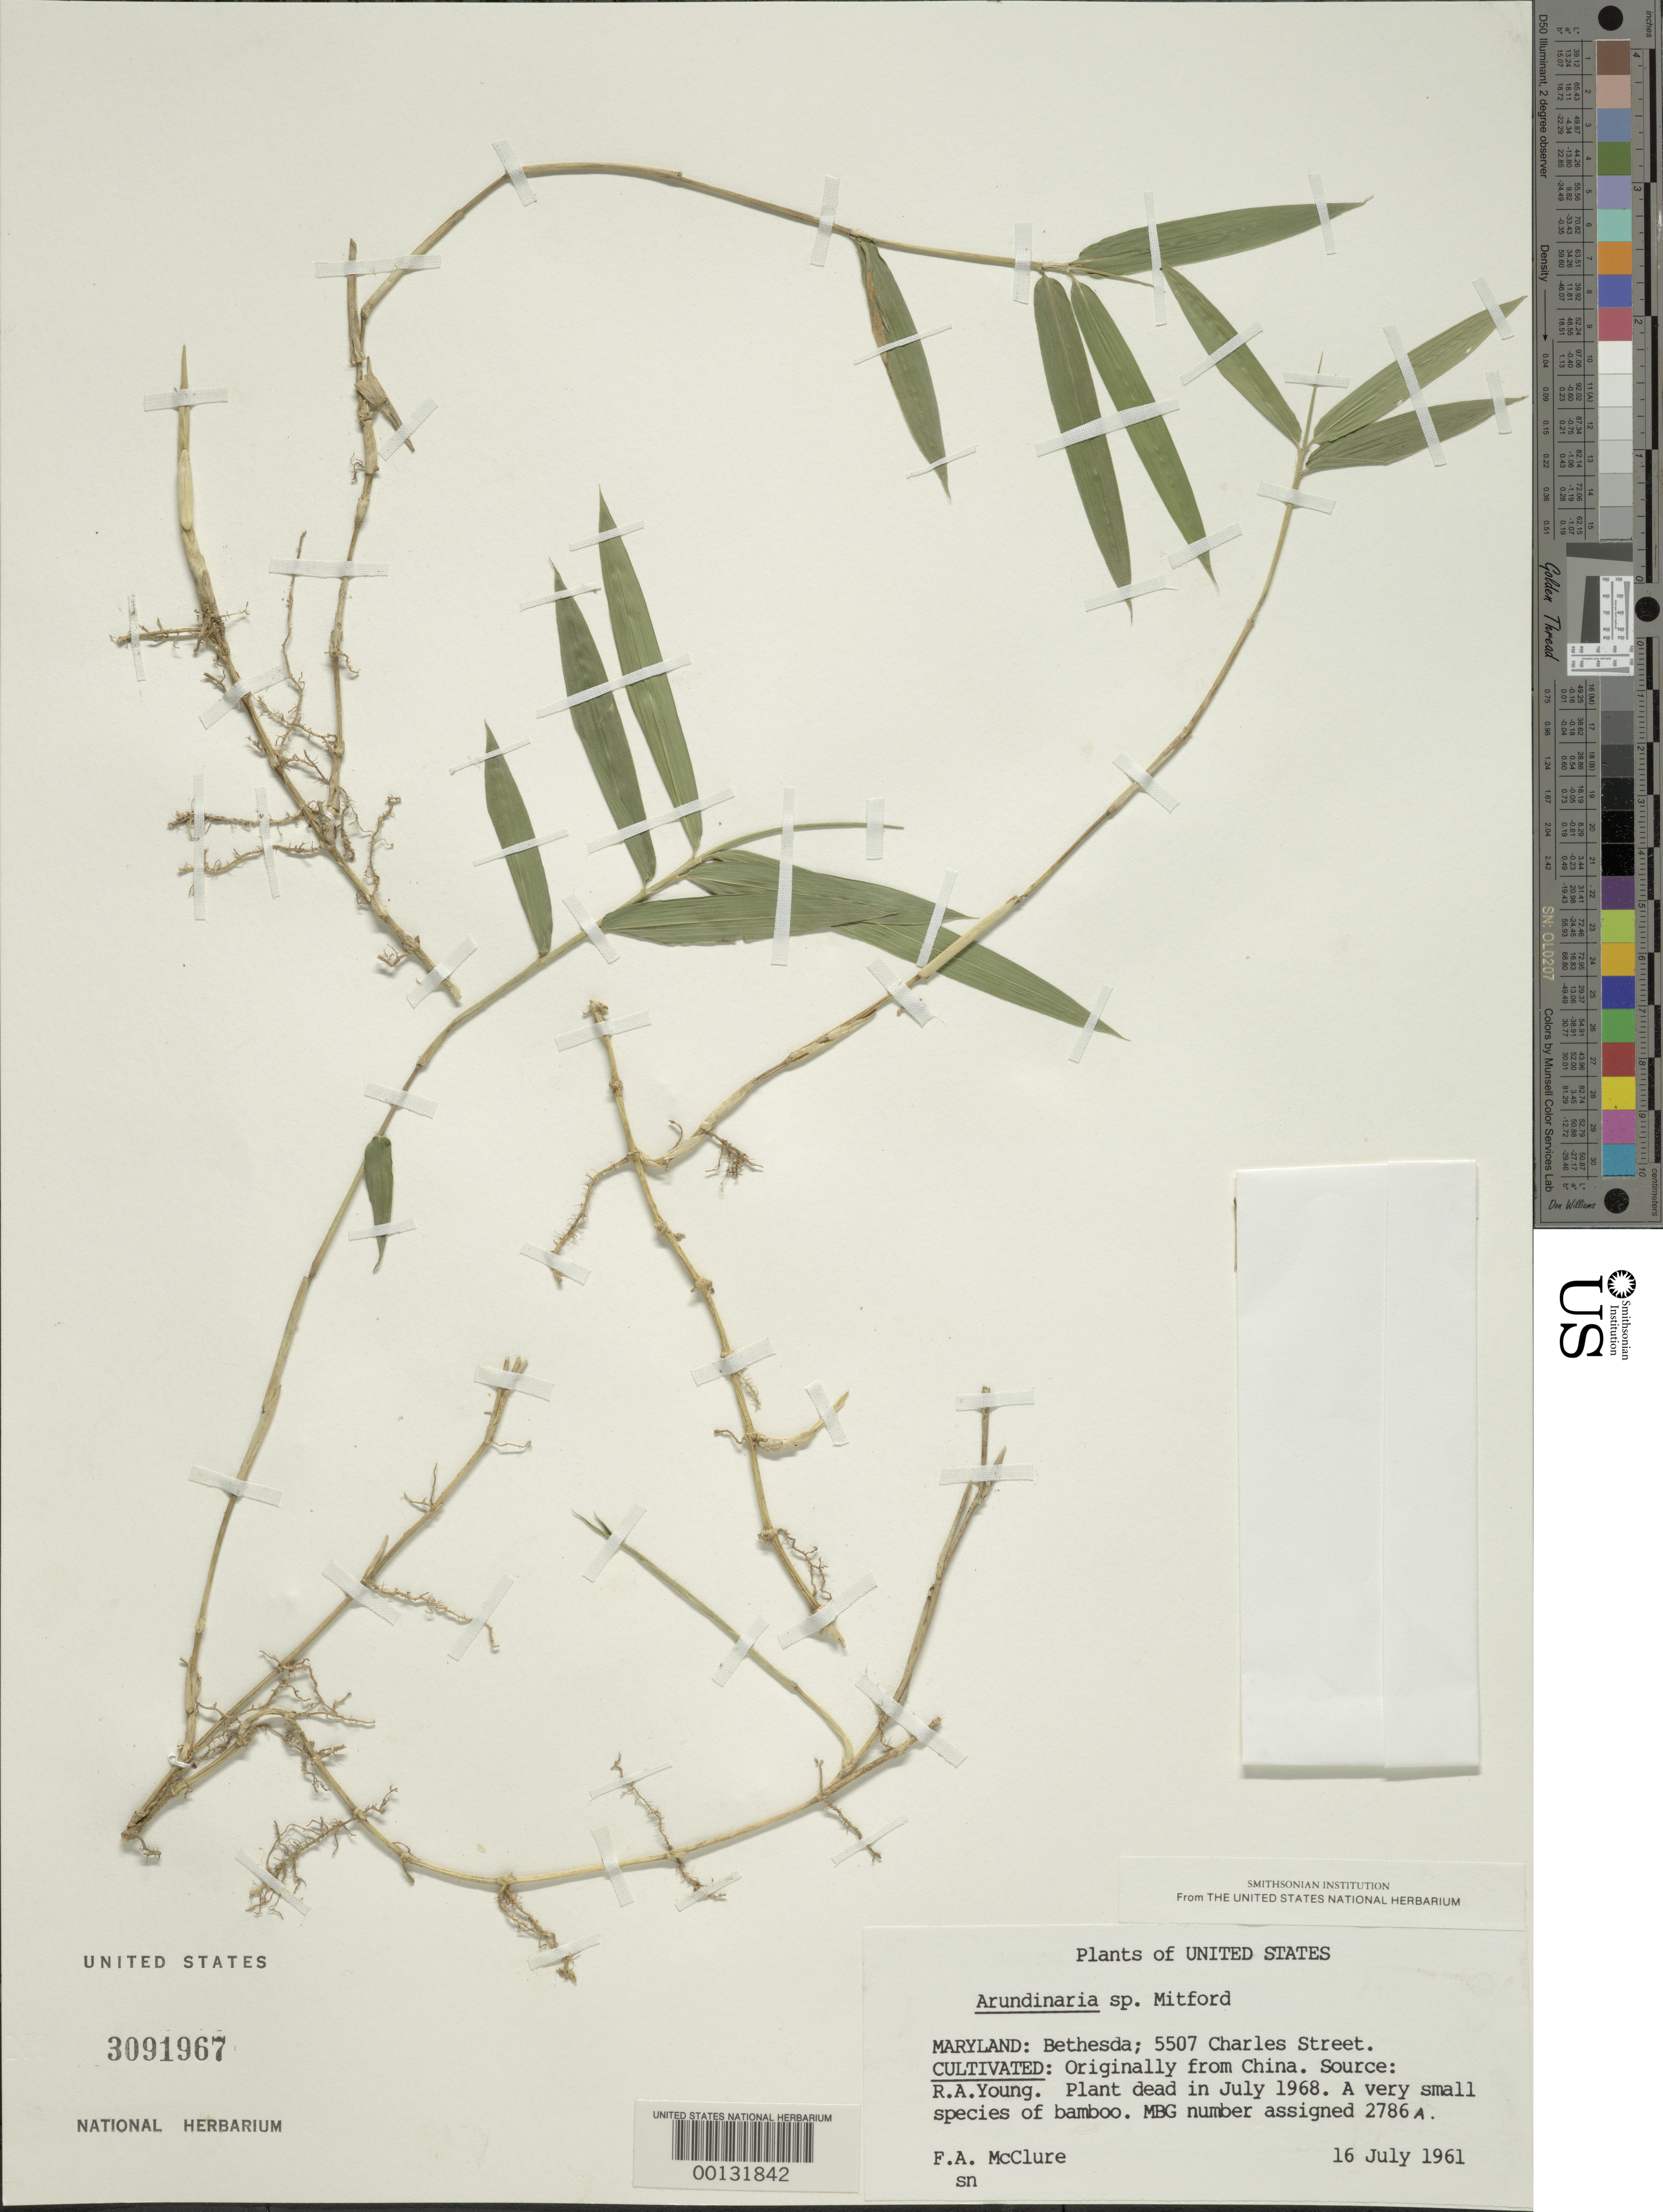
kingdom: Plantae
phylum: Tracheophyta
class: Liliopsida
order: Poales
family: Poaceae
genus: Arundinaria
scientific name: Arundinaria sp.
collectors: F. A. McClure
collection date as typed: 16 Jul 1961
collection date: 1961-07-16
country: United States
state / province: Maryland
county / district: Montgomery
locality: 5507 Charles Street, Bethesda (McClure's garden)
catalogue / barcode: US 3091967